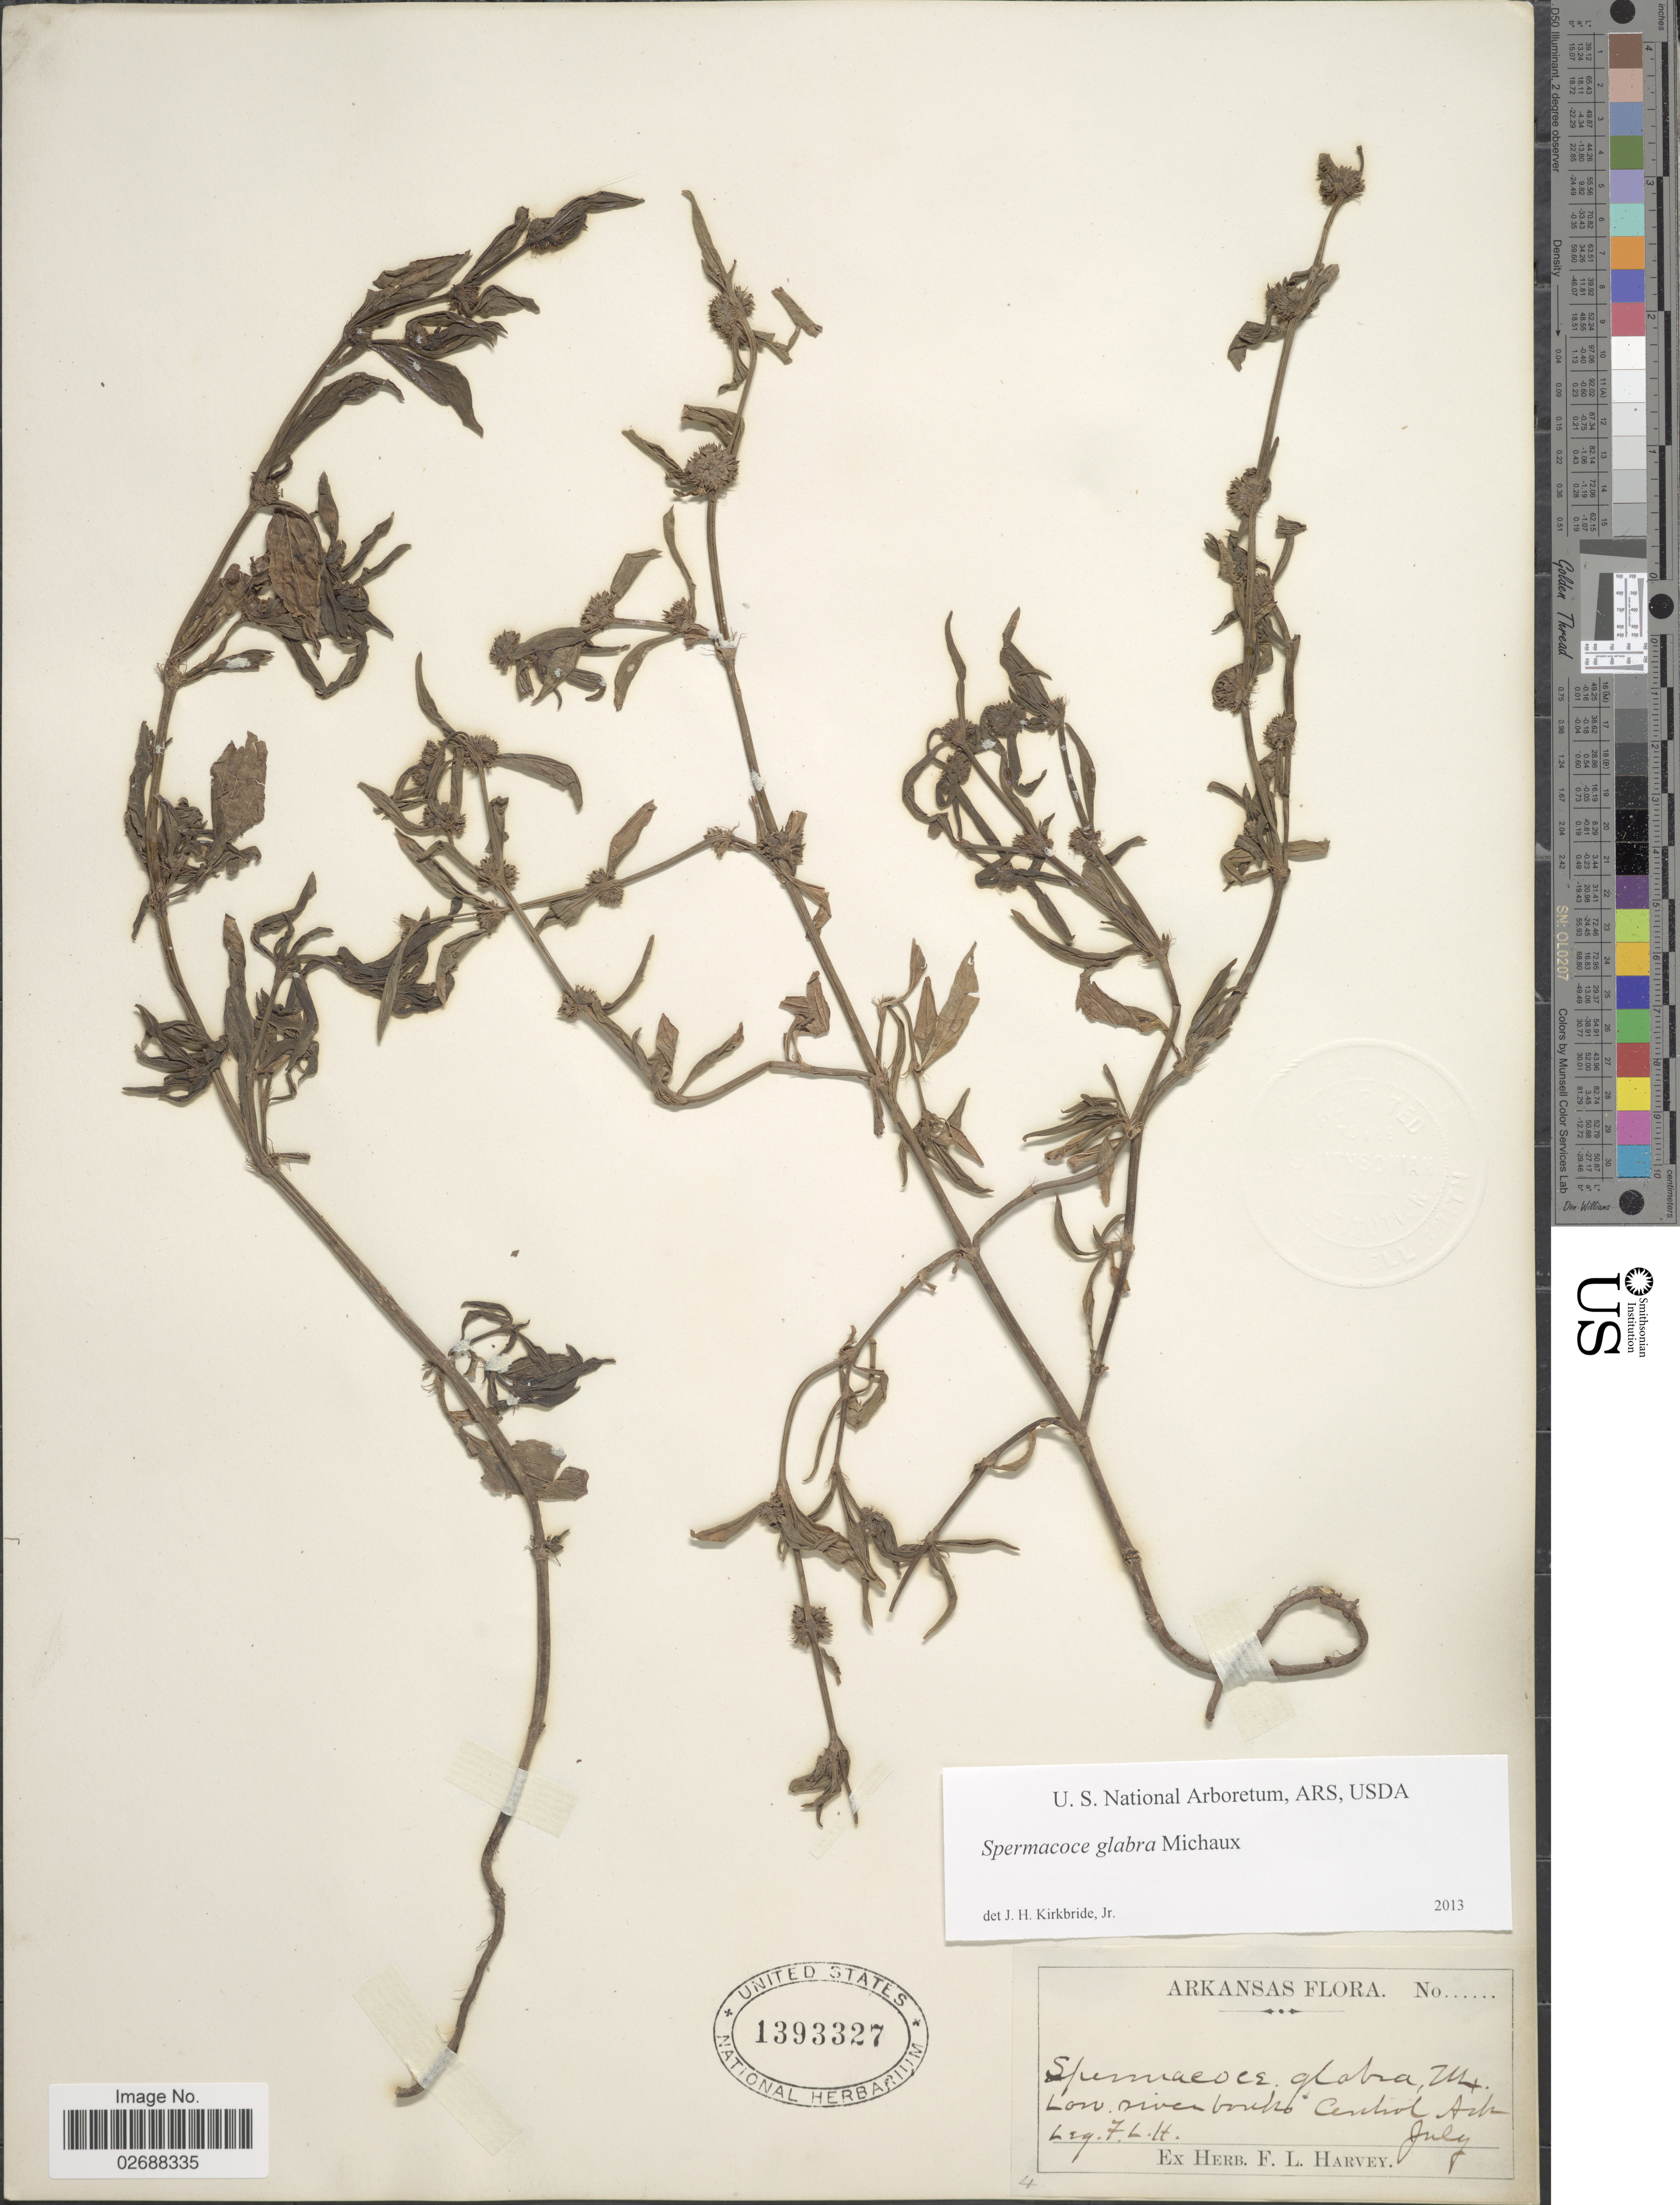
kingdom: Plantae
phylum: Tracheophyta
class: Magnoliopsida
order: Gentianales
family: Rubiaceae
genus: Spermacoce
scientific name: Spermacoce glabra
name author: Michx.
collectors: F. L. Harvey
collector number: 4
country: United States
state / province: Arkansas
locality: Low river banks Central Ark.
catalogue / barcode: US 1393327